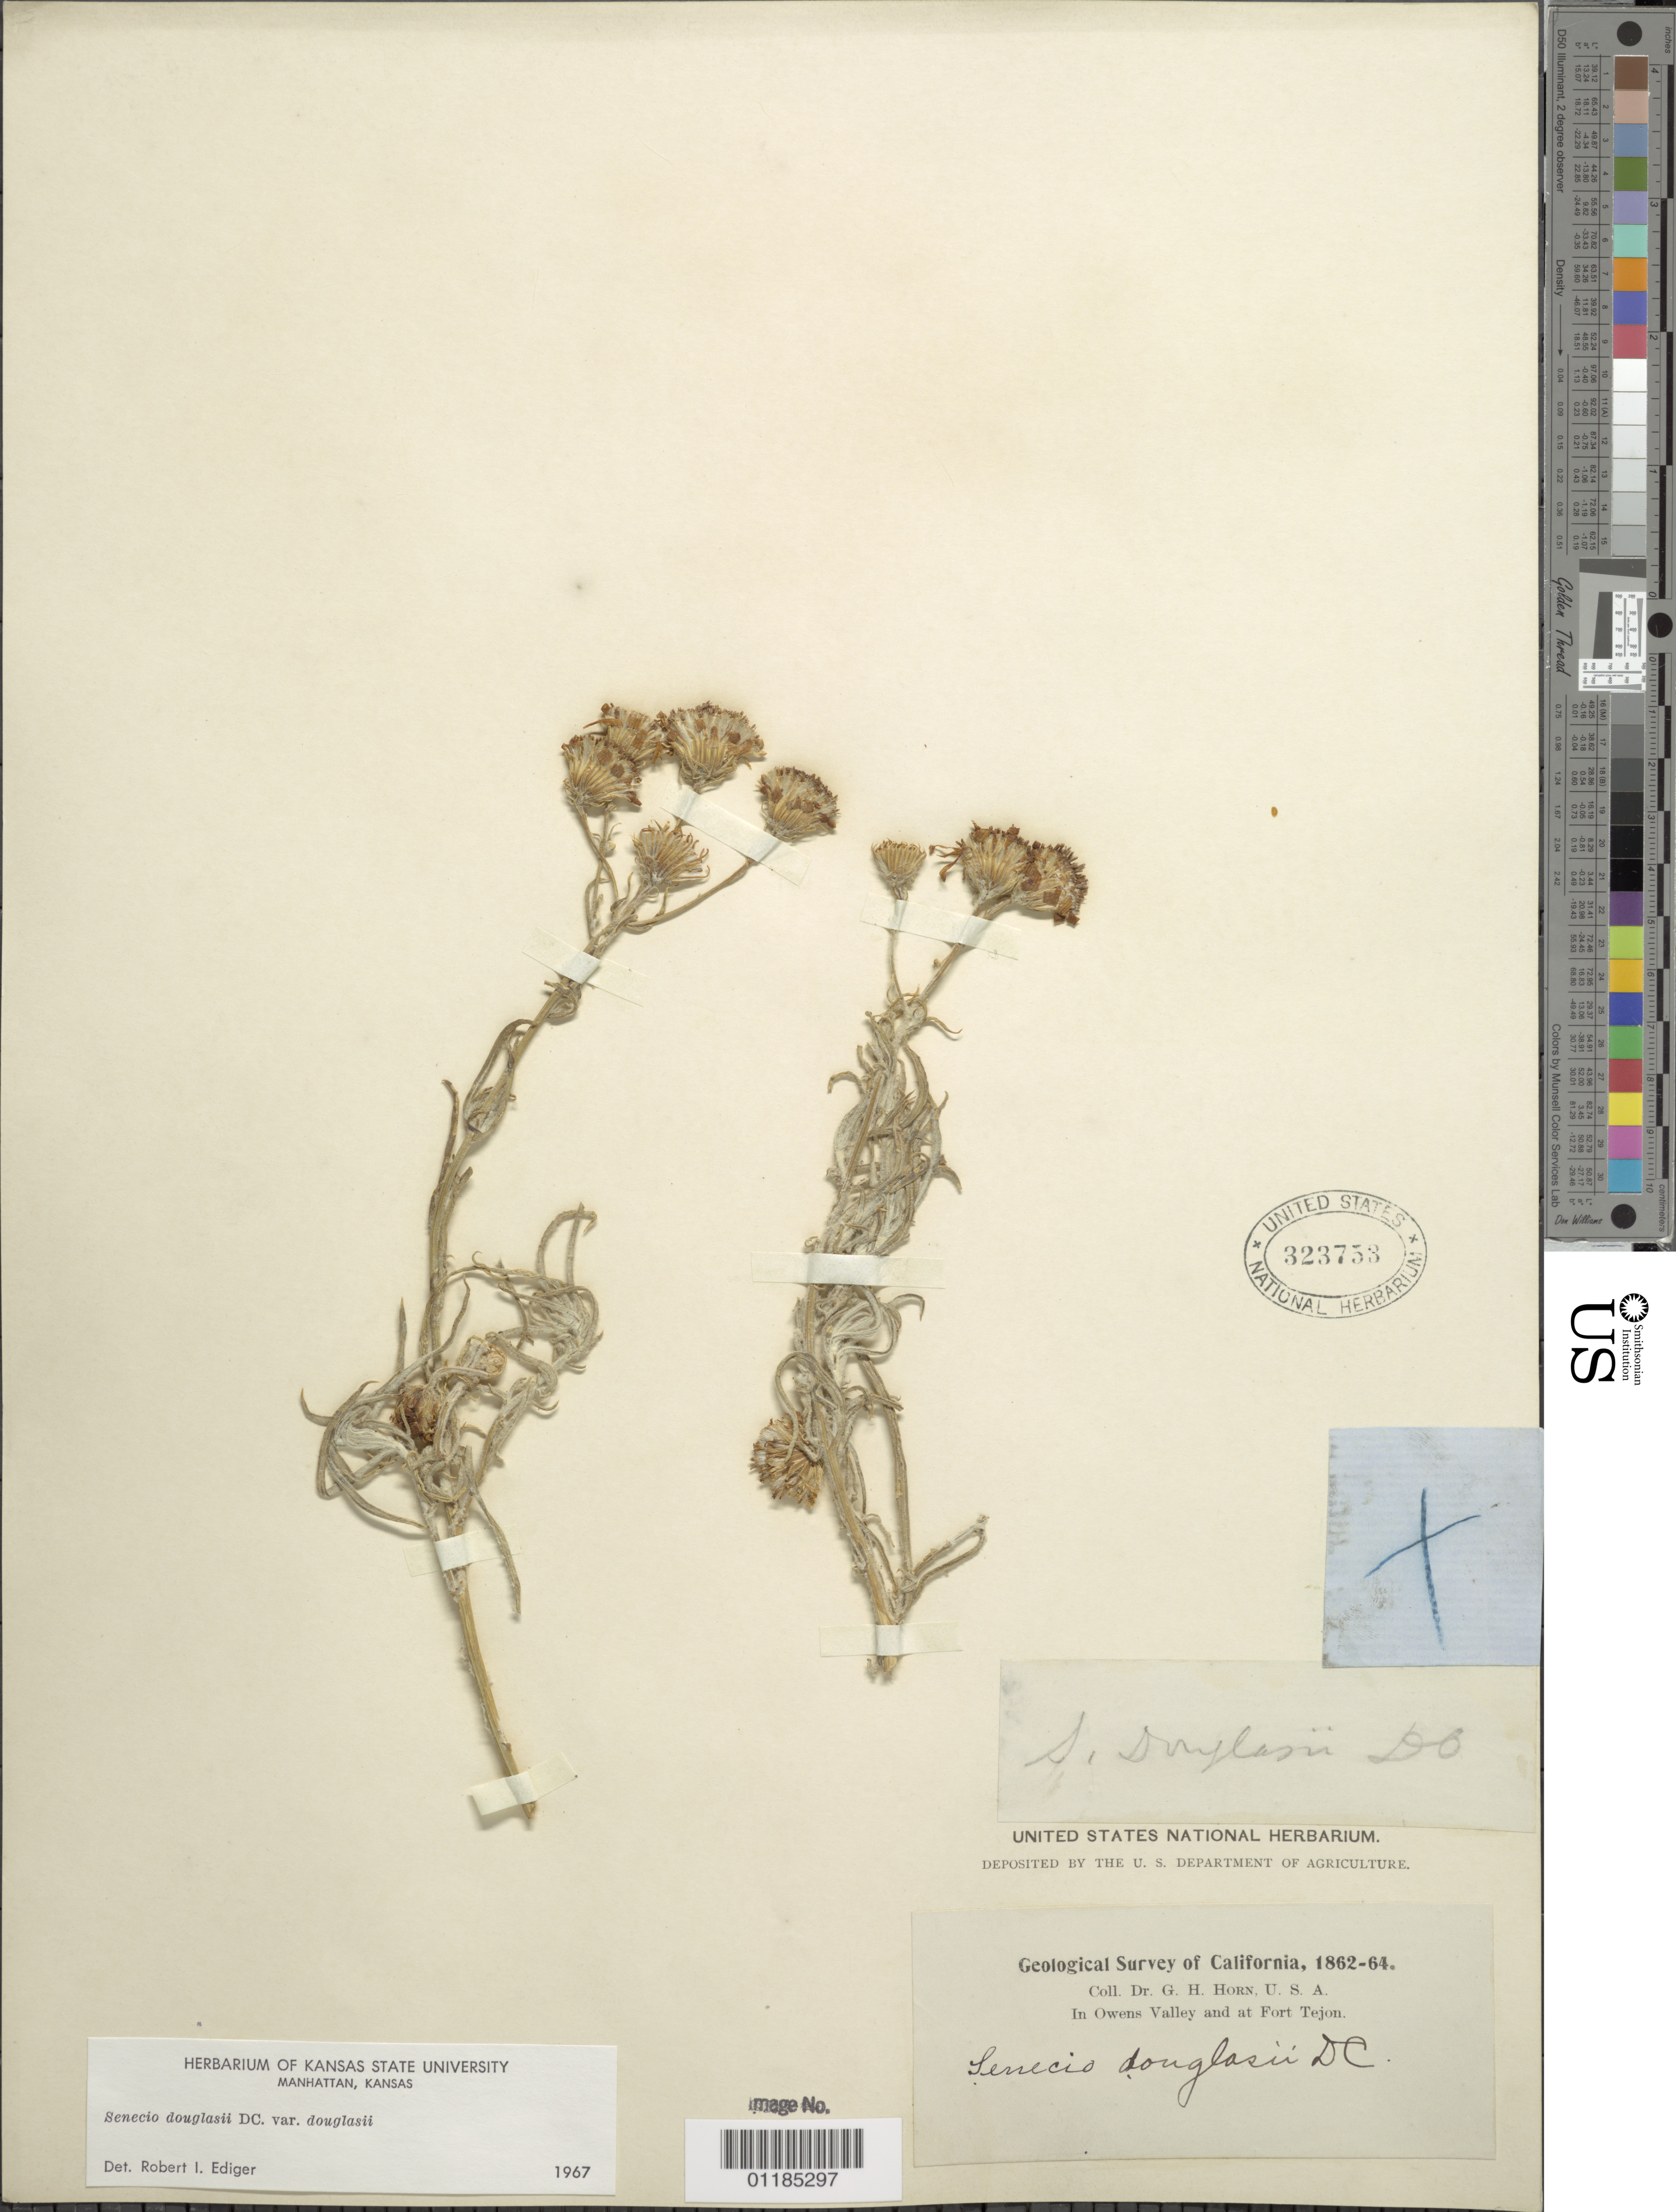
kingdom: Plantae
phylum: Tracheophyta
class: Magnoliopsida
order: Asterales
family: Asteraceae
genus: Senecio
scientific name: Senecio flaccidus var. douglasii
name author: (DC.) B.L. Turner & T.M. Barkley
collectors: G. Horn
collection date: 1862/1864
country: United States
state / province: California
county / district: Kern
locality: In Owens Valley and at fort Tejon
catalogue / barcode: US 323753